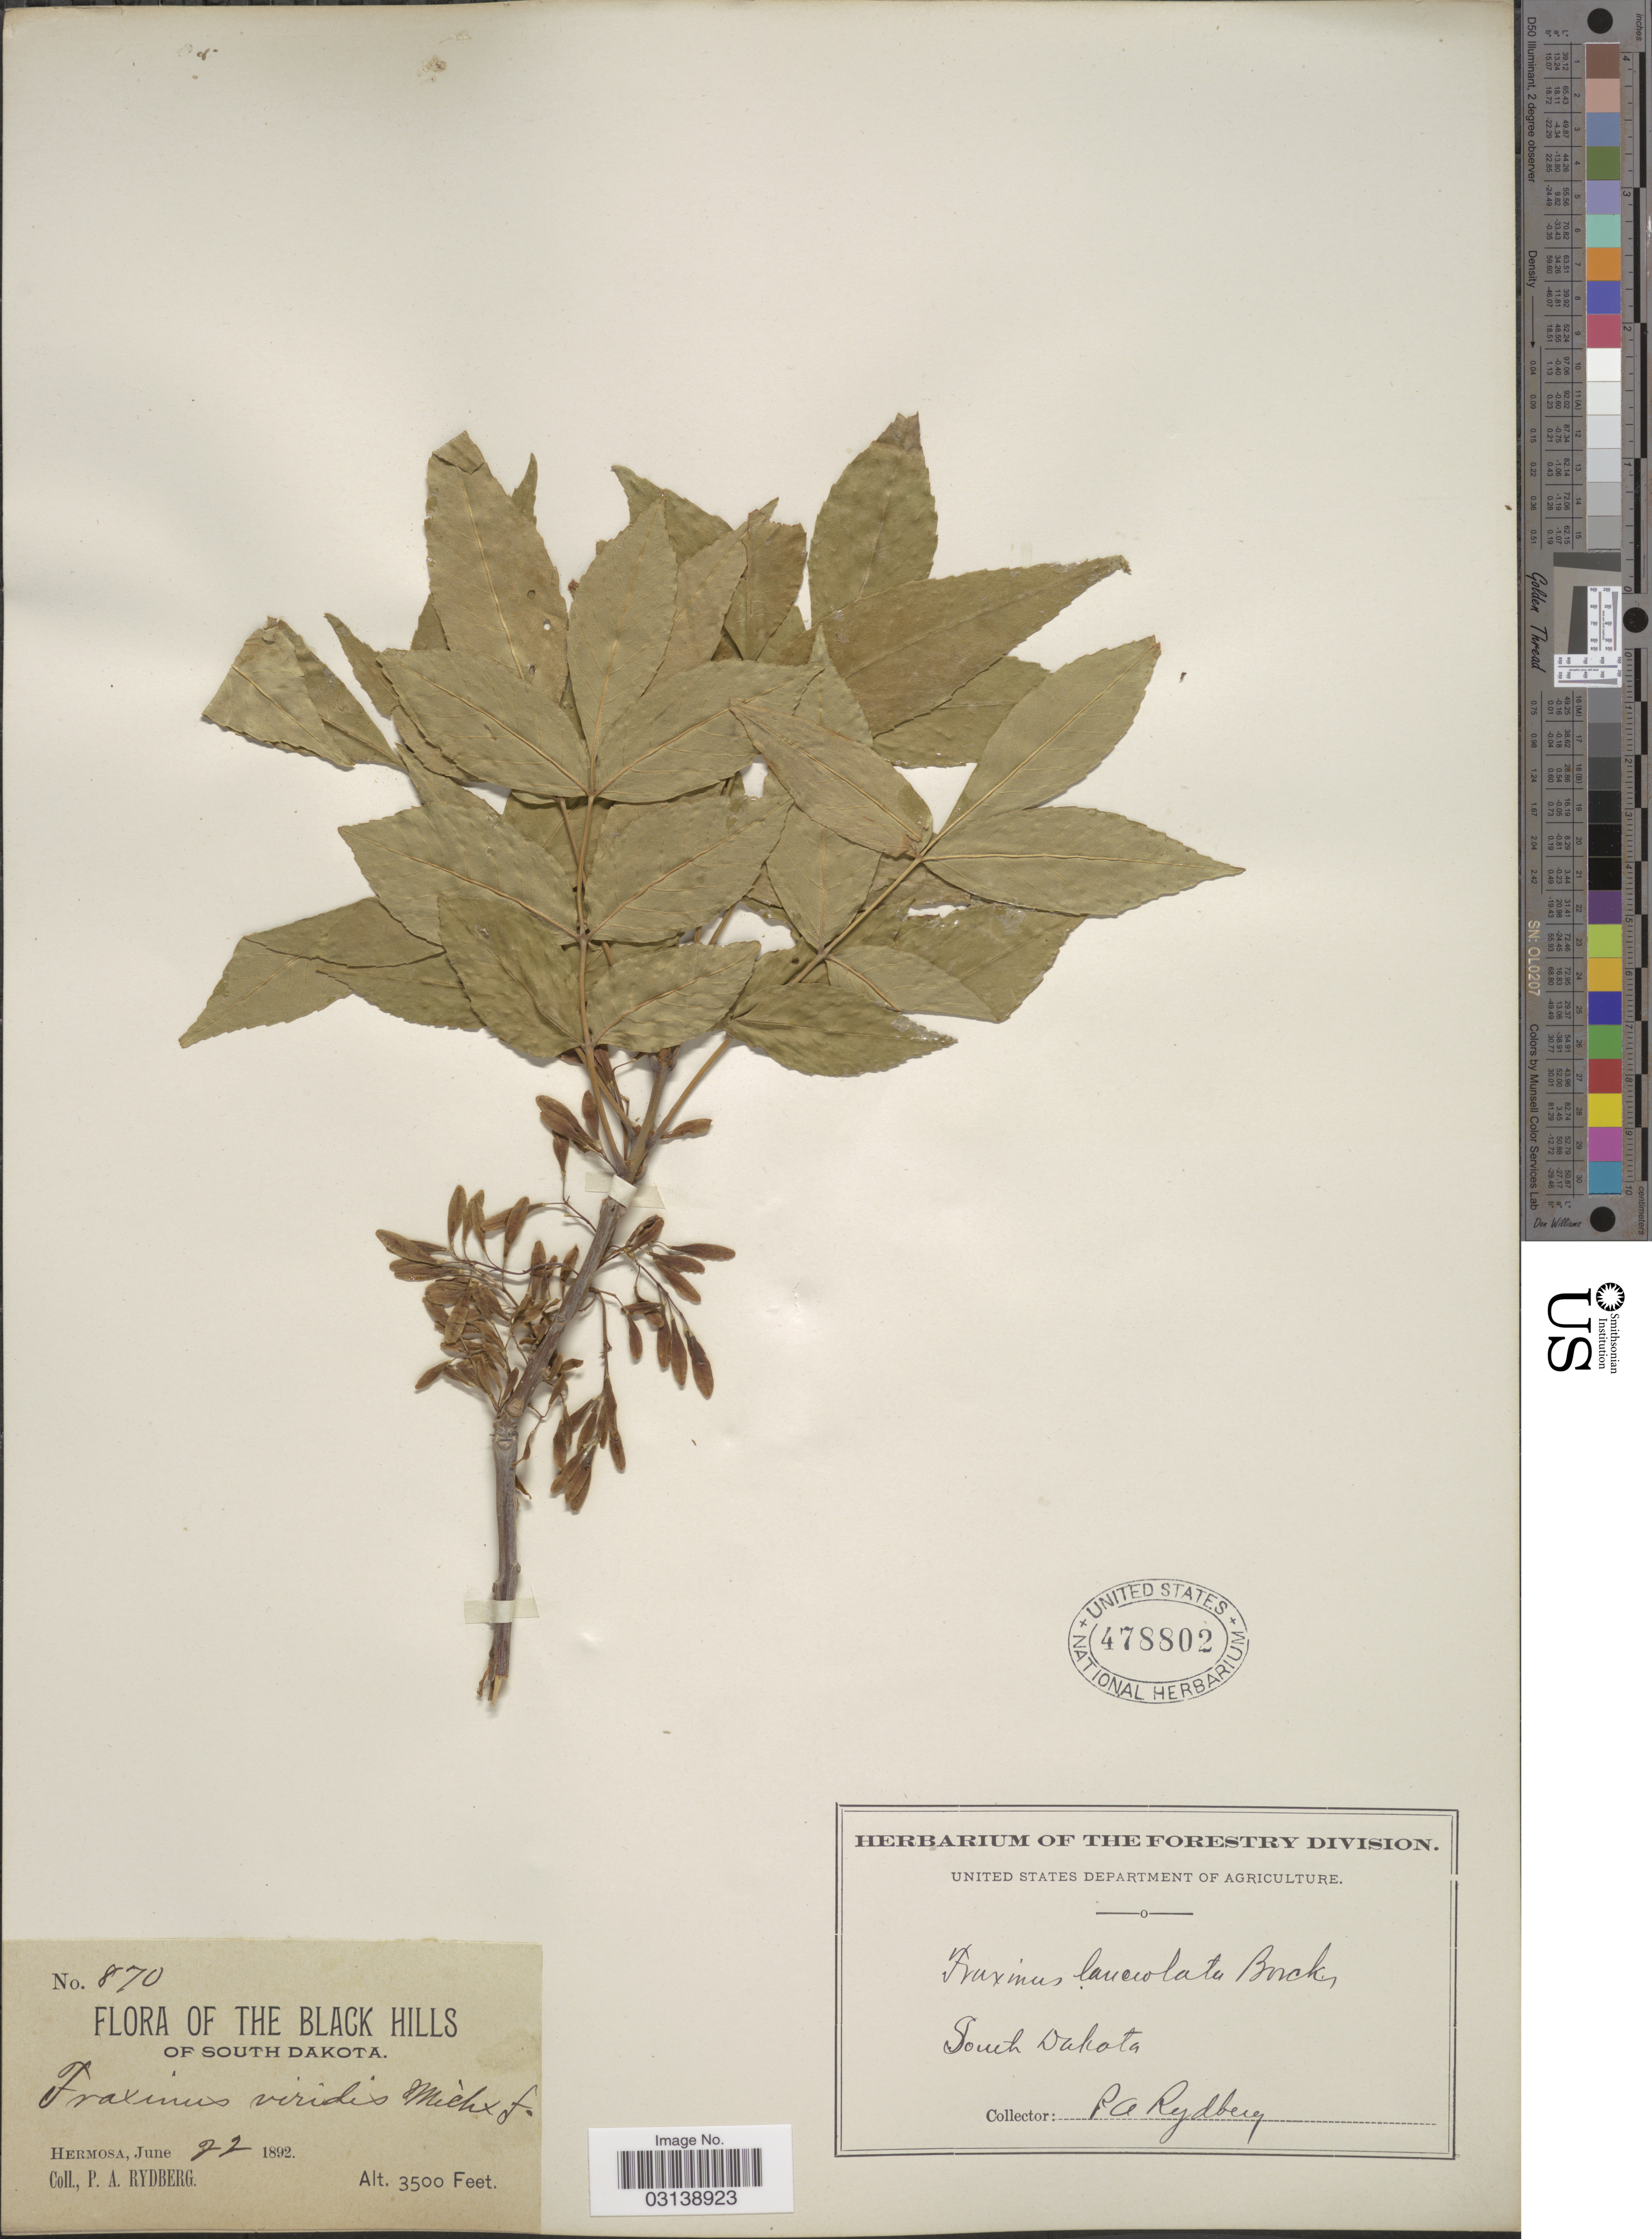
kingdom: Plantae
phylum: Tracheophyta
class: Magnoliopsida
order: Lamiales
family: Oleaceae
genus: Fraxinus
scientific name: Fraxinus pennsylvanica var. campestris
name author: (Britton) F.C. Gates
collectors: P. A. Rydberg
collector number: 870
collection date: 1892-06-22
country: United States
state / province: South Dakota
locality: Black Hills. Hermosa.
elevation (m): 1067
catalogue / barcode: US 478802